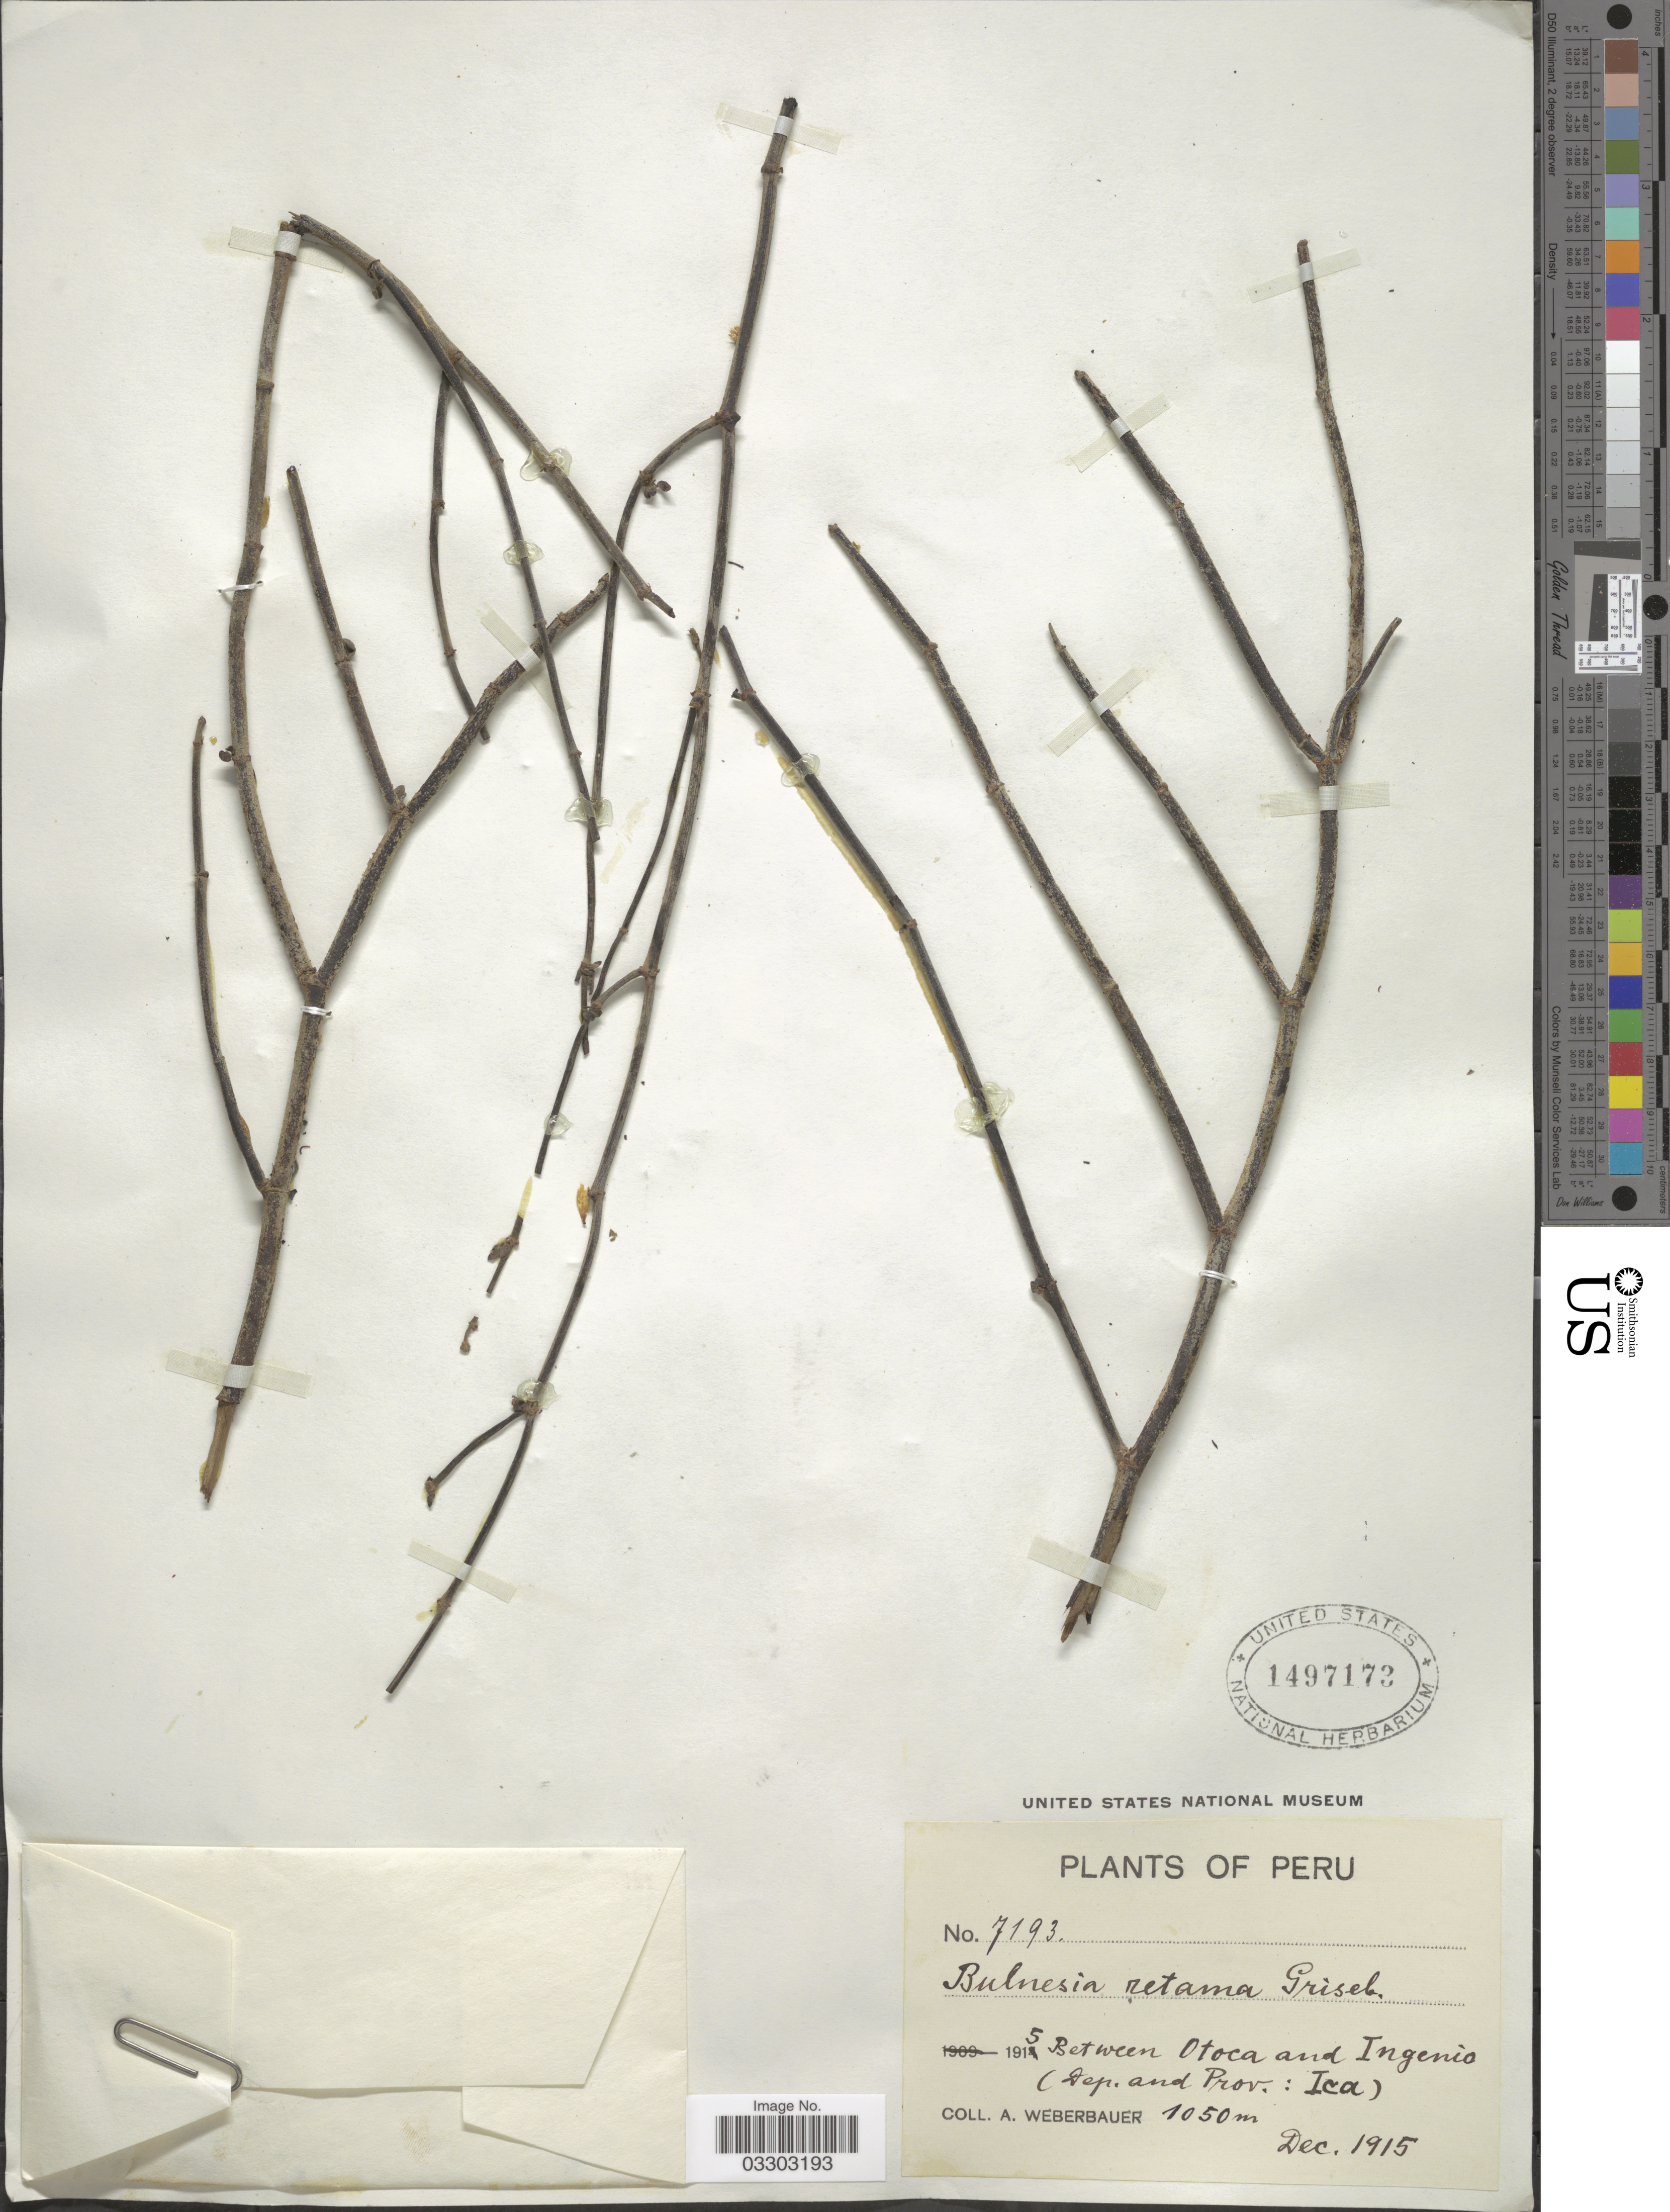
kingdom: Plantae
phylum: Tracheophyta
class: Magnoliopsida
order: Zygophyllales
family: Zygophyllaceae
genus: Bulnesia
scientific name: Bulnesia retama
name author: (Gillies ex Hook. & Arn.) Griseb.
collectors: A. Weberbauer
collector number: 7193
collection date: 1915-12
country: Peru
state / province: Ica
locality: Between Otoca and Ingenio (Dep. and Prov.: Ica).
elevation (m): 1050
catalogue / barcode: US 1497173